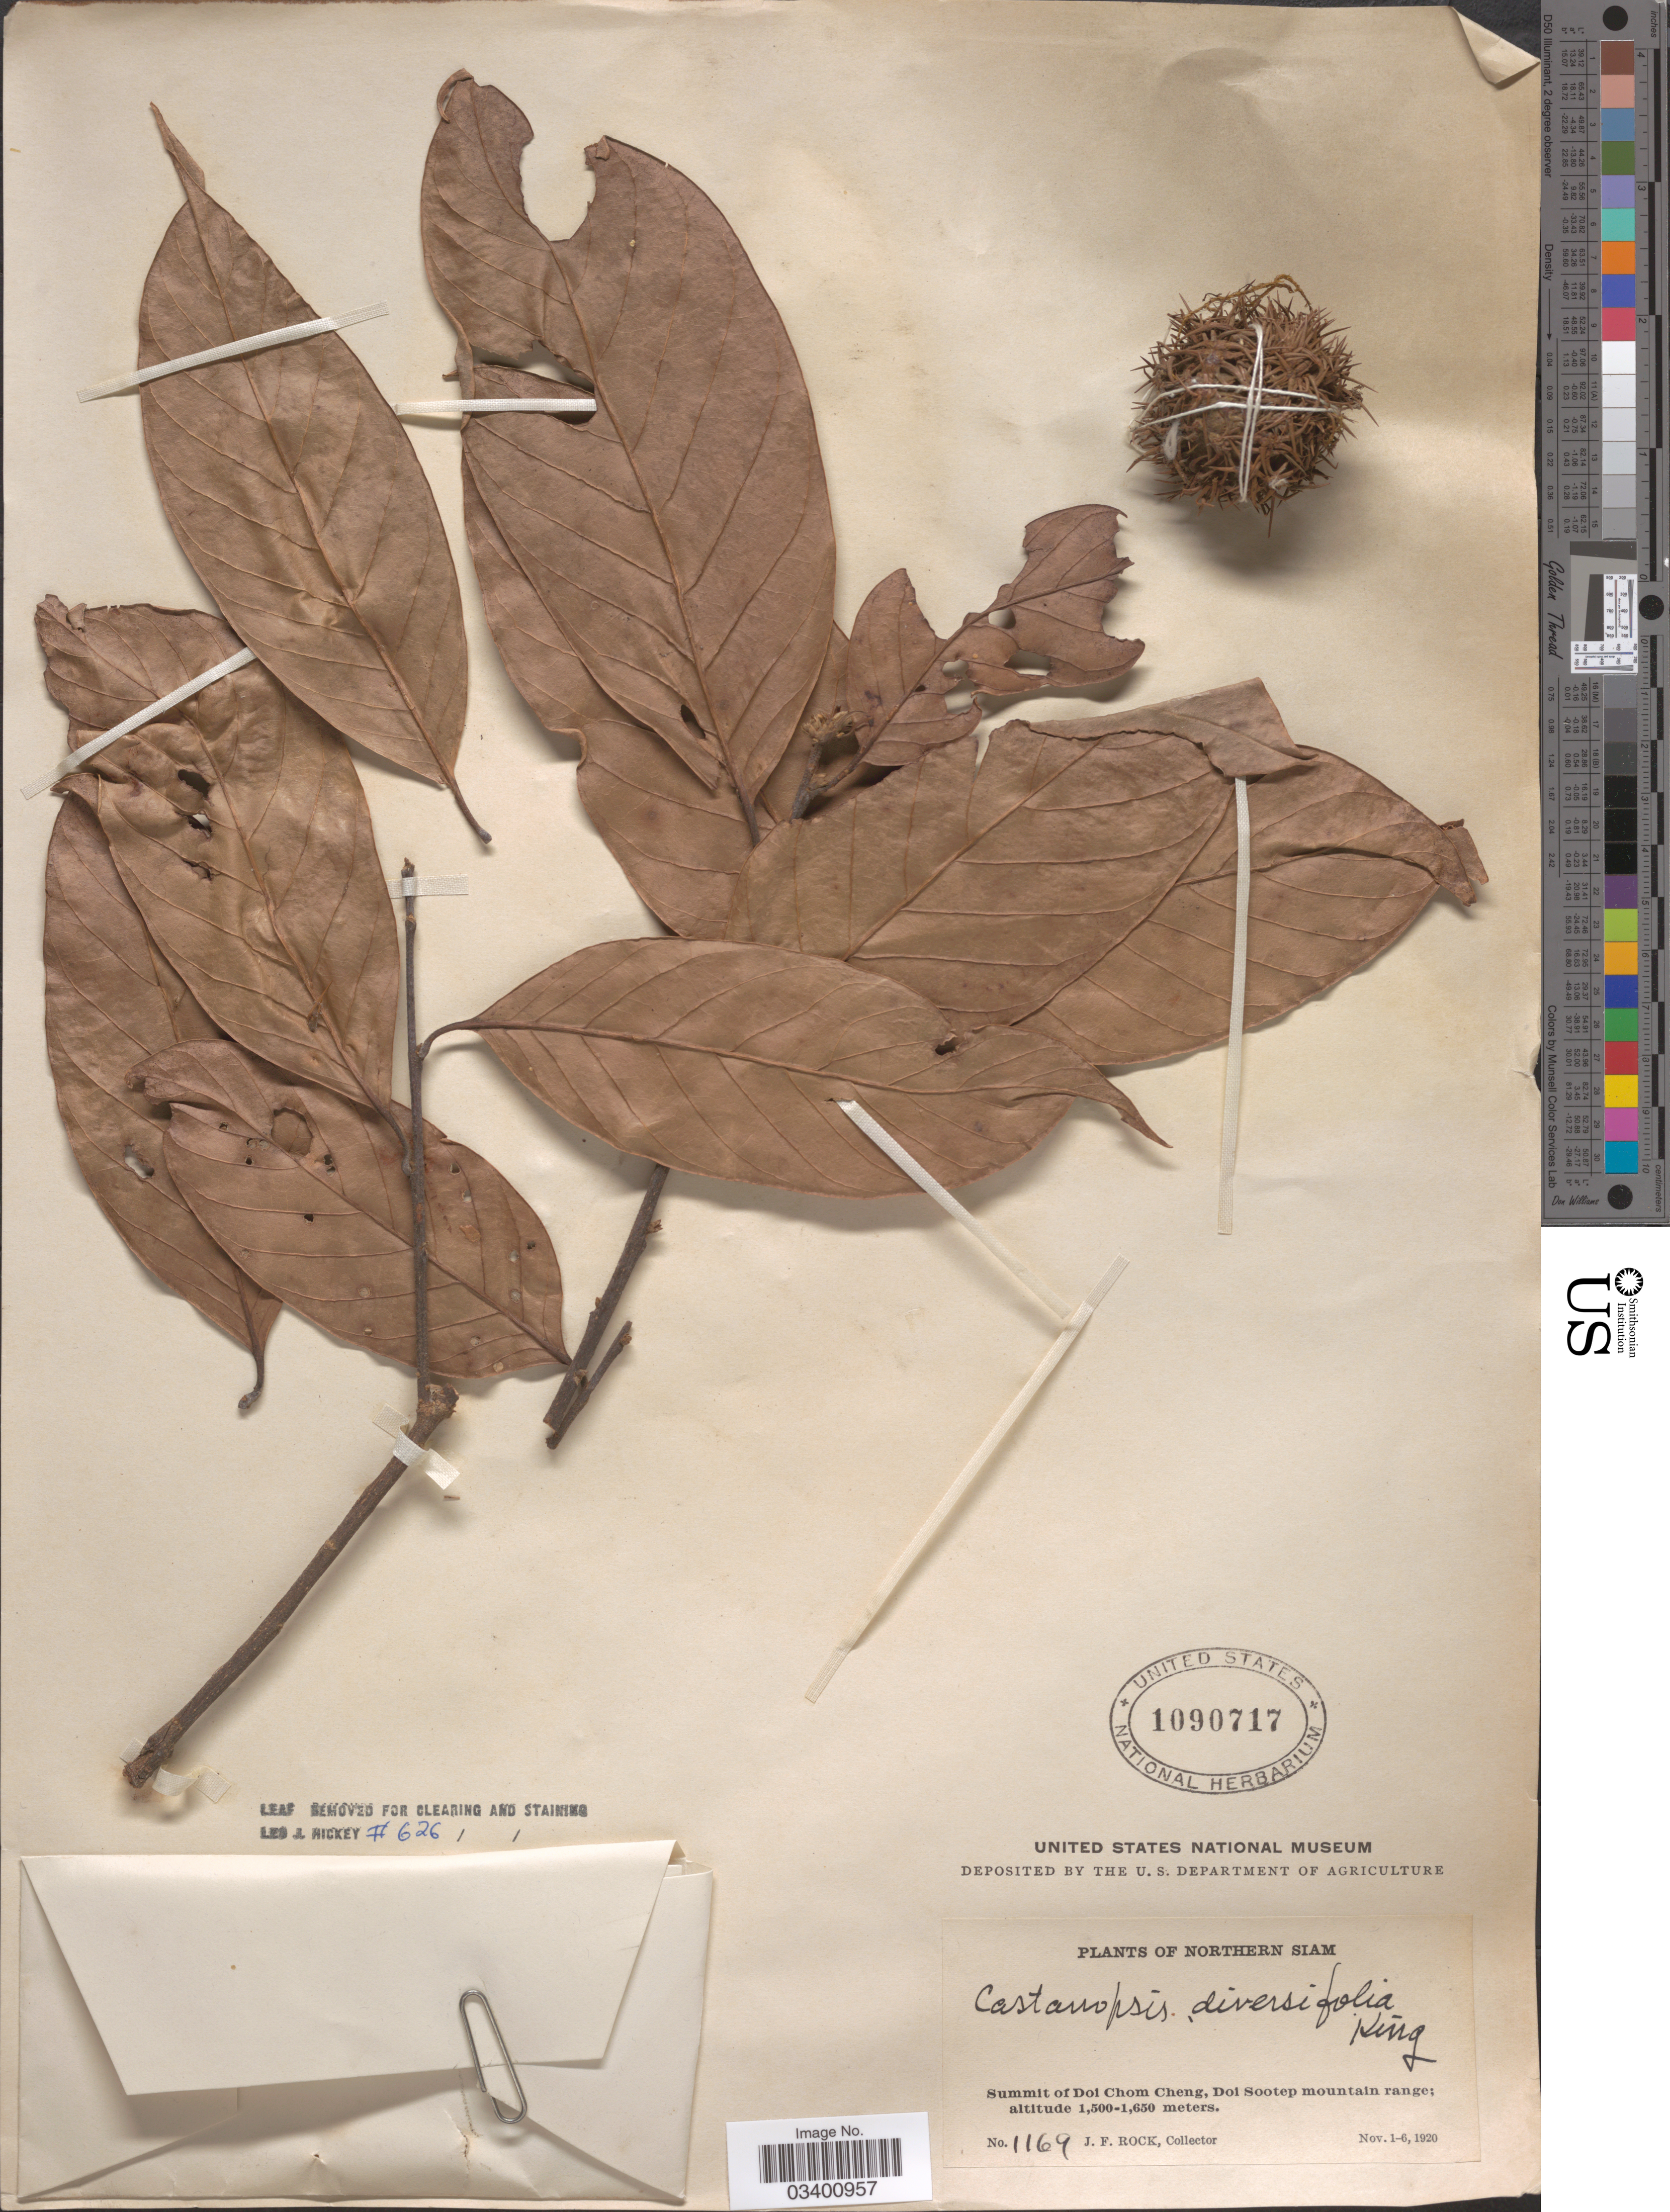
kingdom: Plantae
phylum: Tracheophyta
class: Magnoliopsida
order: Fagales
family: Fagaceae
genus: Castanopsis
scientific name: Castanopsis diversifolia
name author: King ex Hook. f.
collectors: J. Rock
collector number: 1169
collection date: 1920-11-01/1920-11-06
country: Thailand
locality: Northern Siam. Summit of Doi Chom Cheng, Doi Sootep mountain range.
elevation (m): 1500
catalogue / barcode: US 1090717